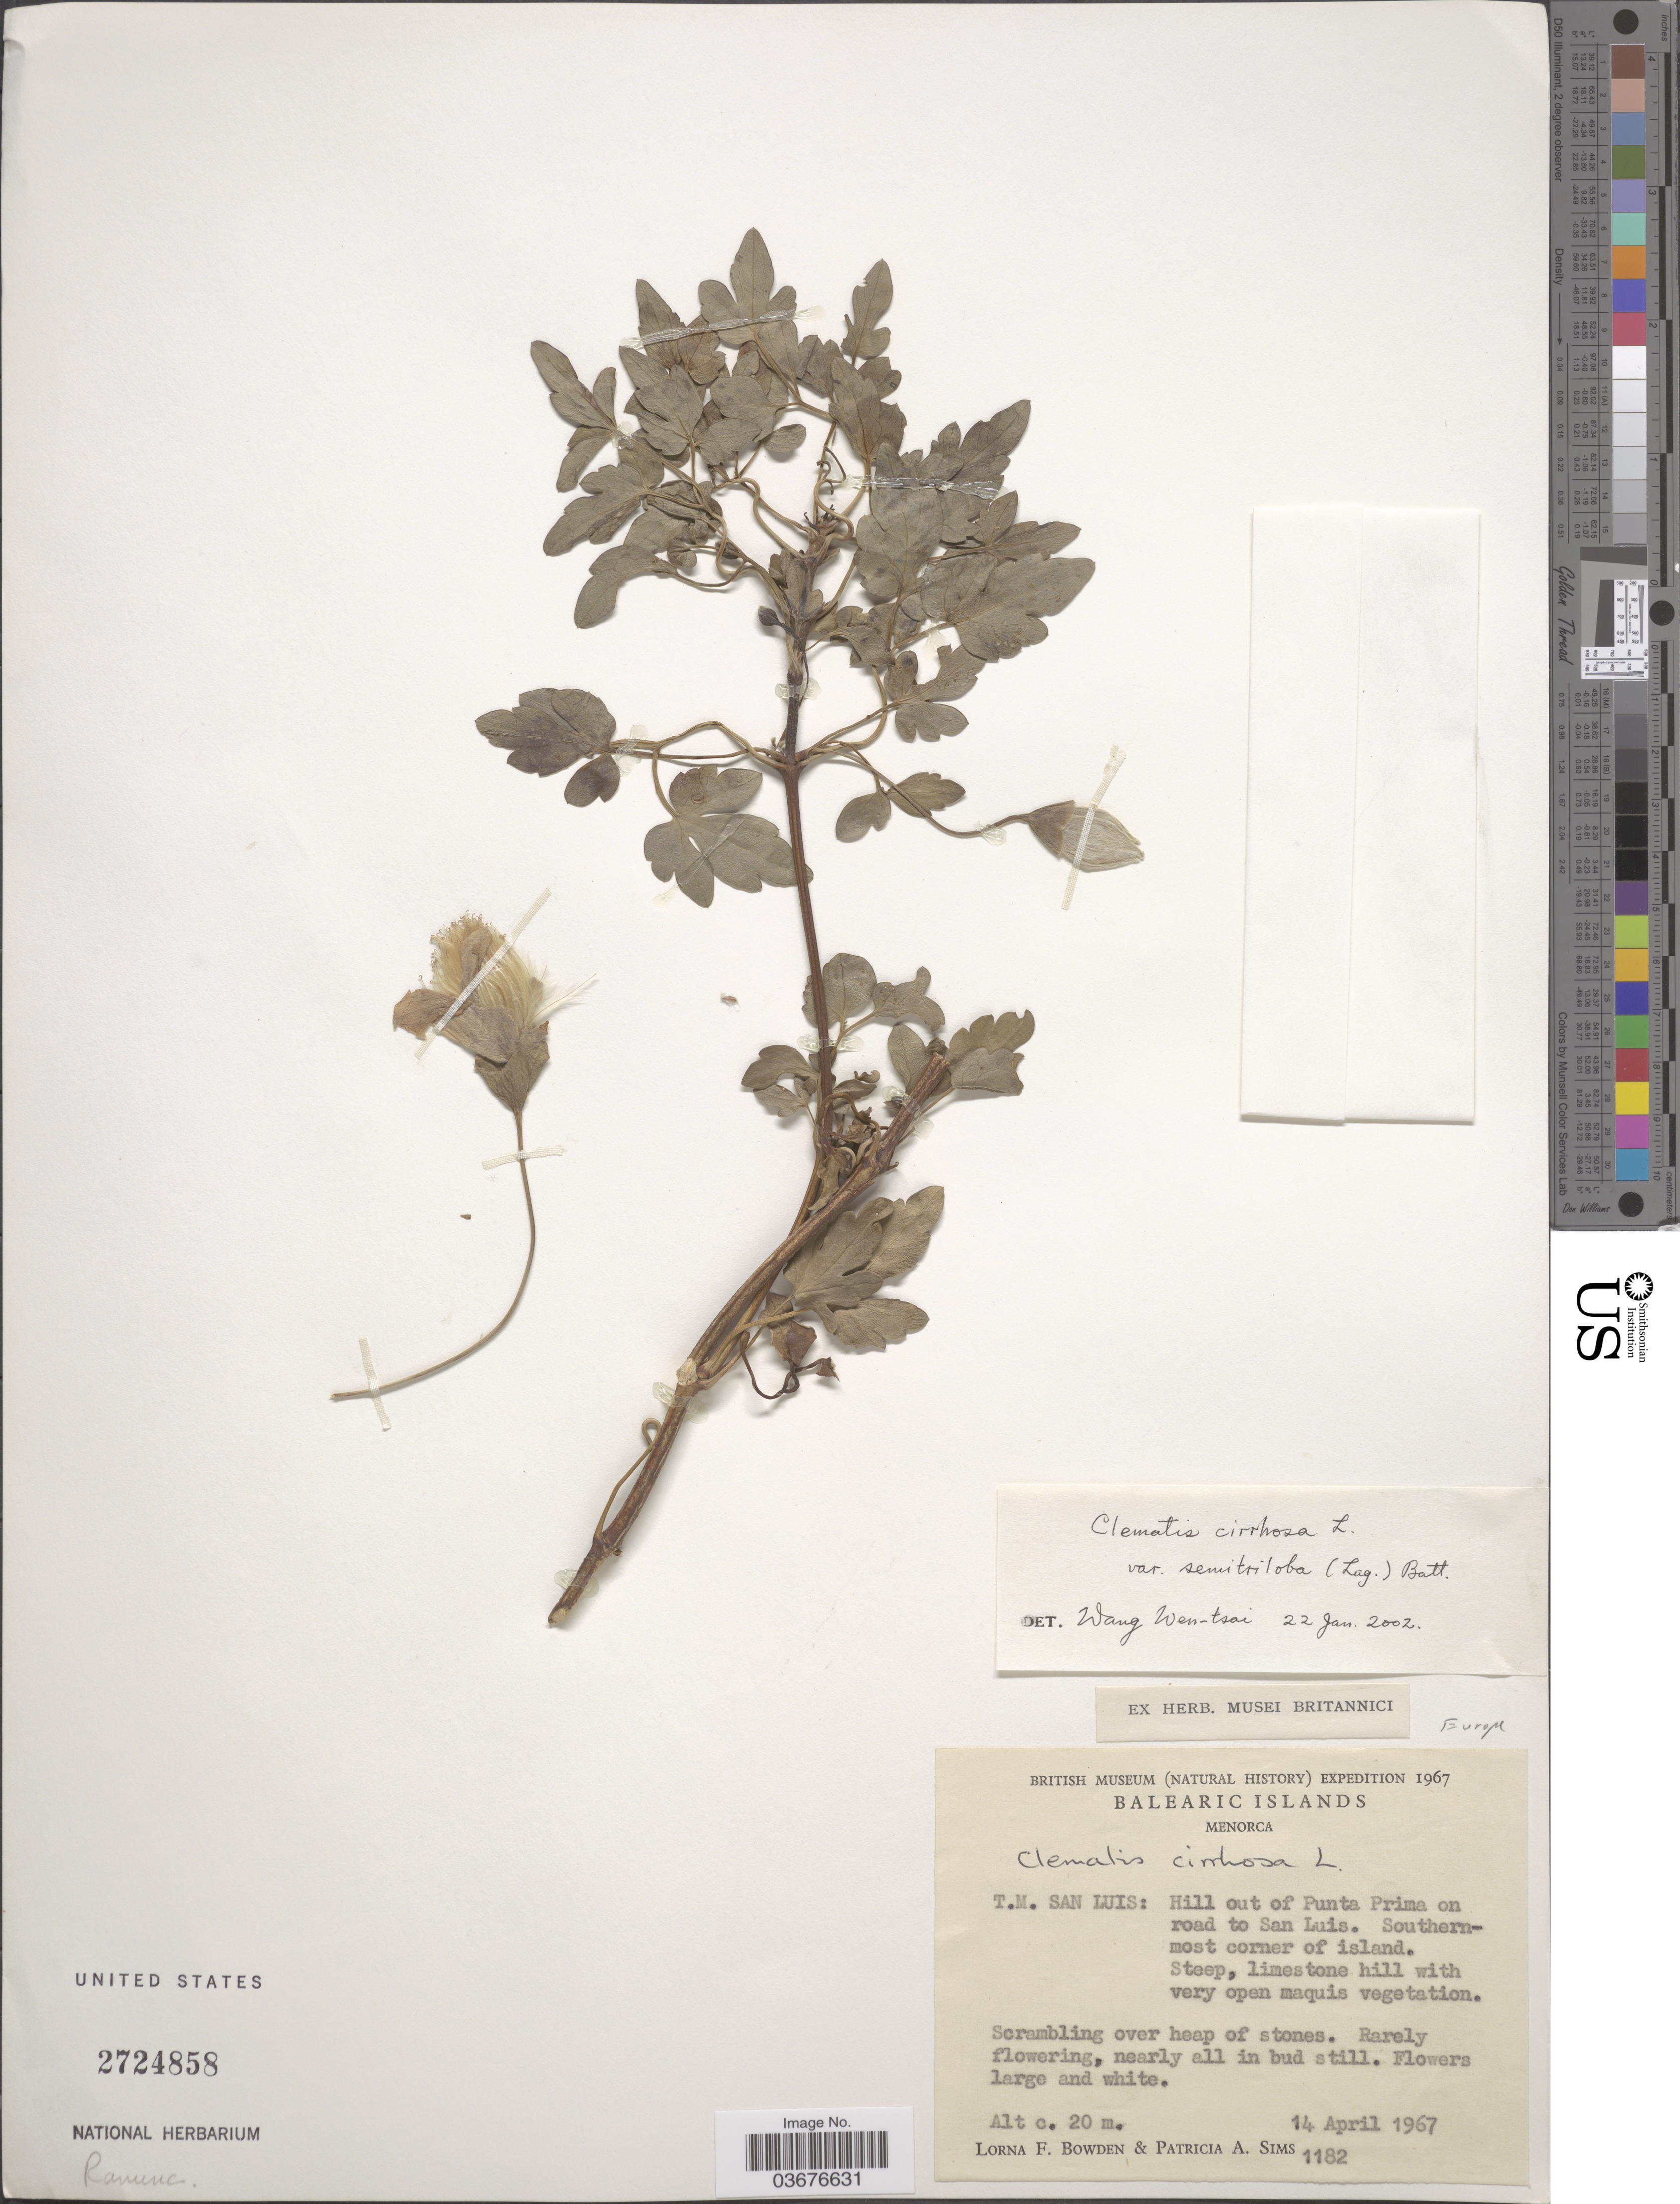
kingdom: Plantae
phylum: Tracheophyta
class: Magnoliopsida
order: Ranunculales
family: Ranunculaceae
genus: Clematis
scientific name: Clematis cirrhosa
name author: L.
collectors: L. F. Bowden & P. A. Sims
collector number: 1182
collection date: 1967-04-14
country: Spain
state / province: Islas Baleares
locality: Balearic Islands. Menorca. T.M. San Luis: Hill out of Punta Prima on road to San Luis. Southern most corner of island.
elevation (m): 20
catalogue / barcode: US 2724858